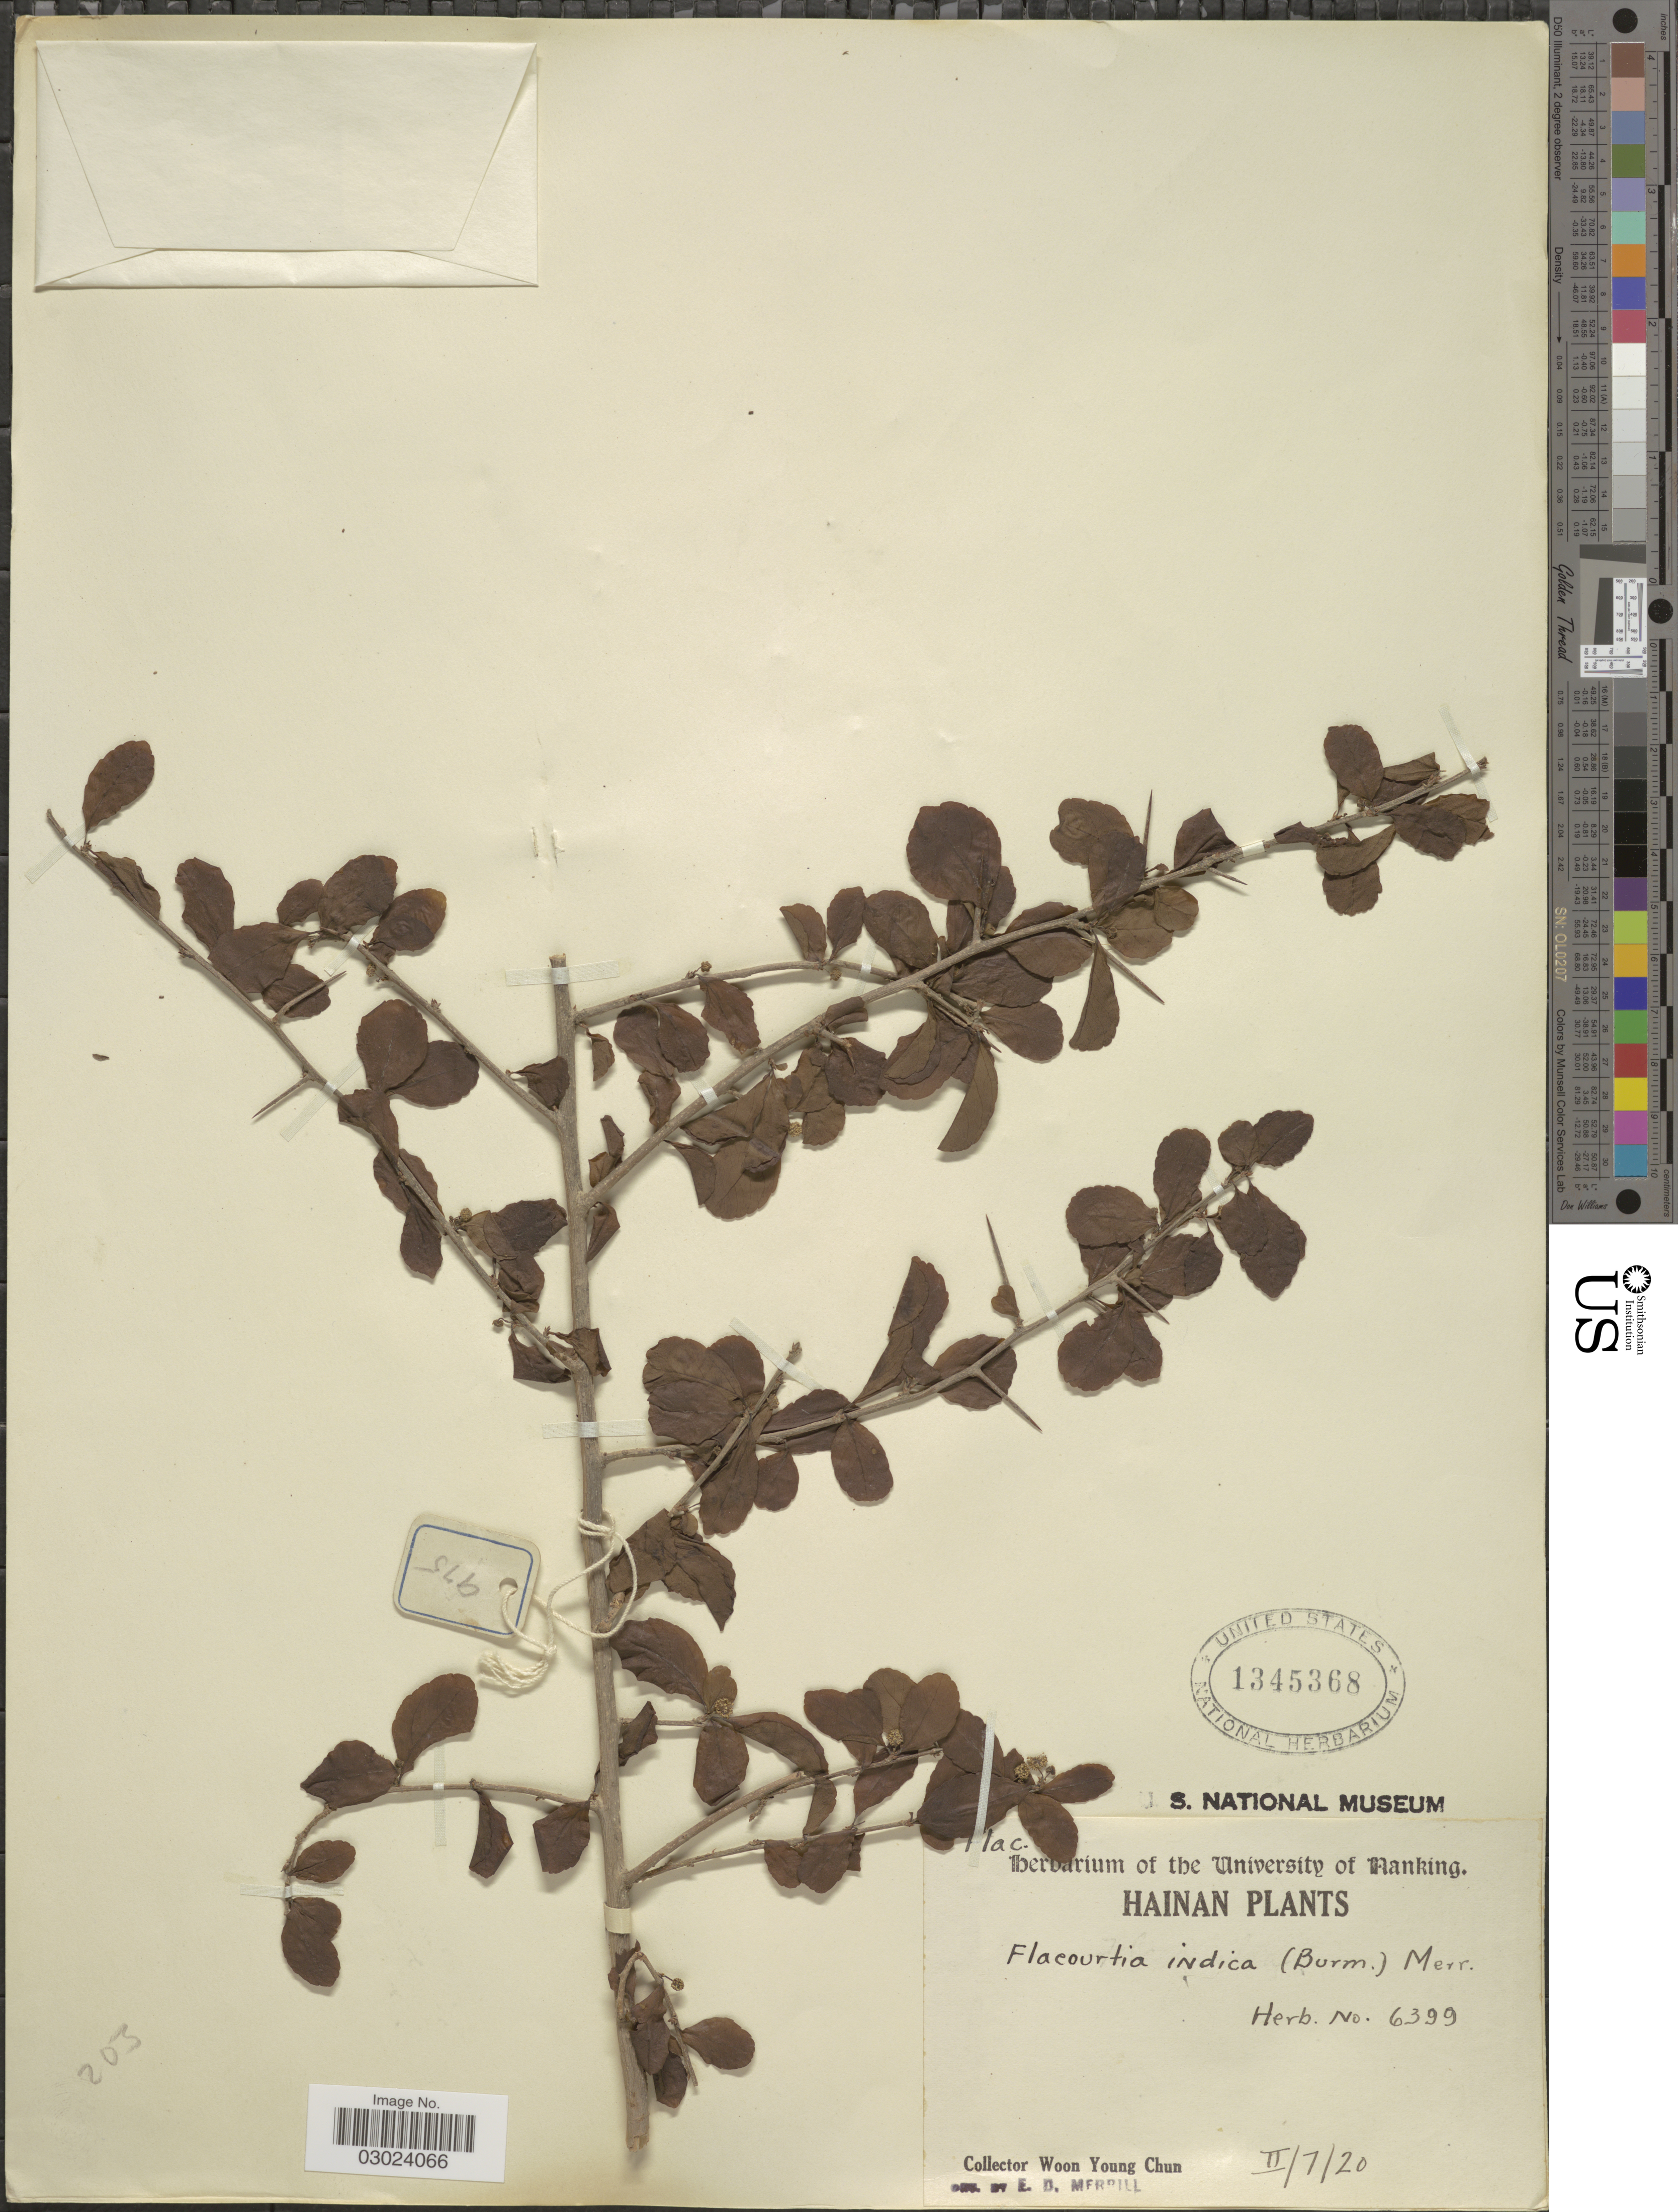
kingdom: Plantae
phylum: Tracheophyta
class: Magnoliopsida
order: Malpighiales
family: Salicaceae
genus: Flacourtia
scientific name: Flacourtia indica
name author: (Burm. f.) Merr.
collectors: W. Y. Chun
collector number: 6399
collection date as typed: Transcribed d/m/y: 7/2/20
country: China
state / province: Hainan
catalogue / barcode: US 1345368